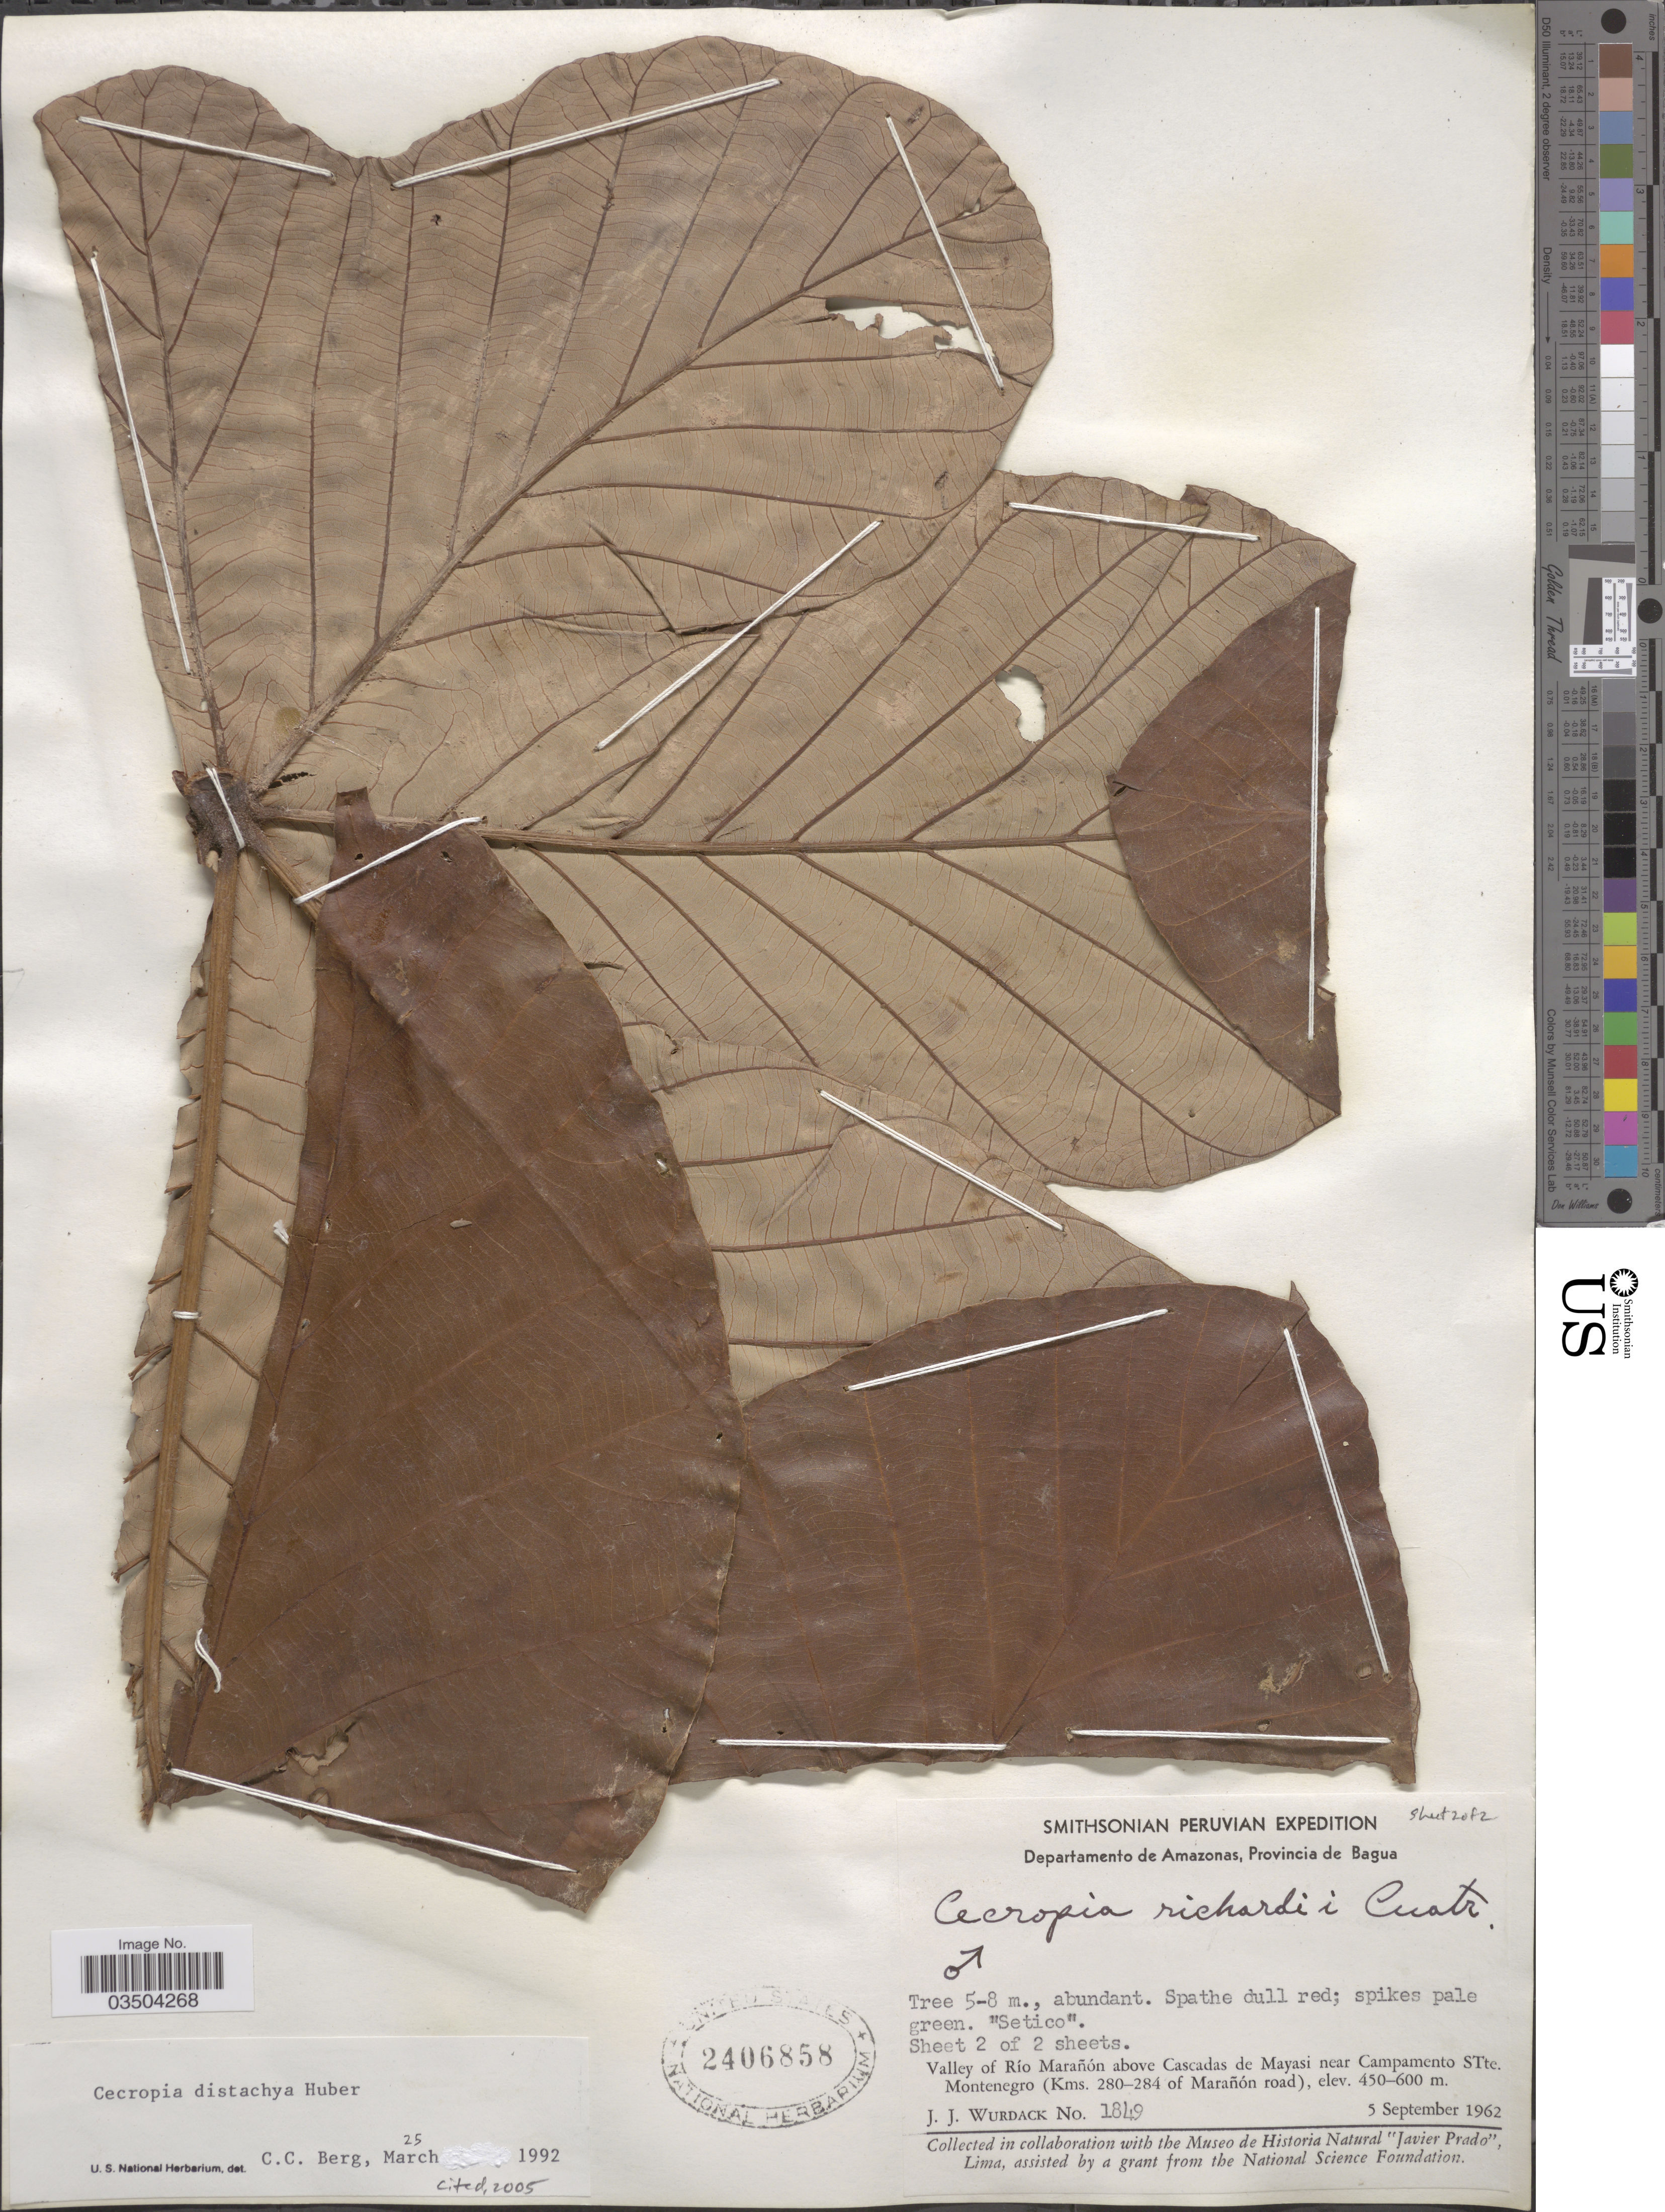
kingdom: Plantae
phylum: Tracheophyta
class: Magnoliopsida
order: Rosales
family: Urticaceae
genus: Cecropia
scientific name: Cecropia distachya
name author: Huber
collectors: J. J. Wurdack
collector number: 1849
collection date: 1962-09-05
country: Peru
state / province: Amazonas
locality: Departamento de Amazonas, Provincia de Bagua. Valley of Río Marañón above Cascades de Mayasi near Campamento STte. Montenegro (Kms. 280-284 of Marañón road).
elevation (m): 450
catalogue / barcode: US 2406858